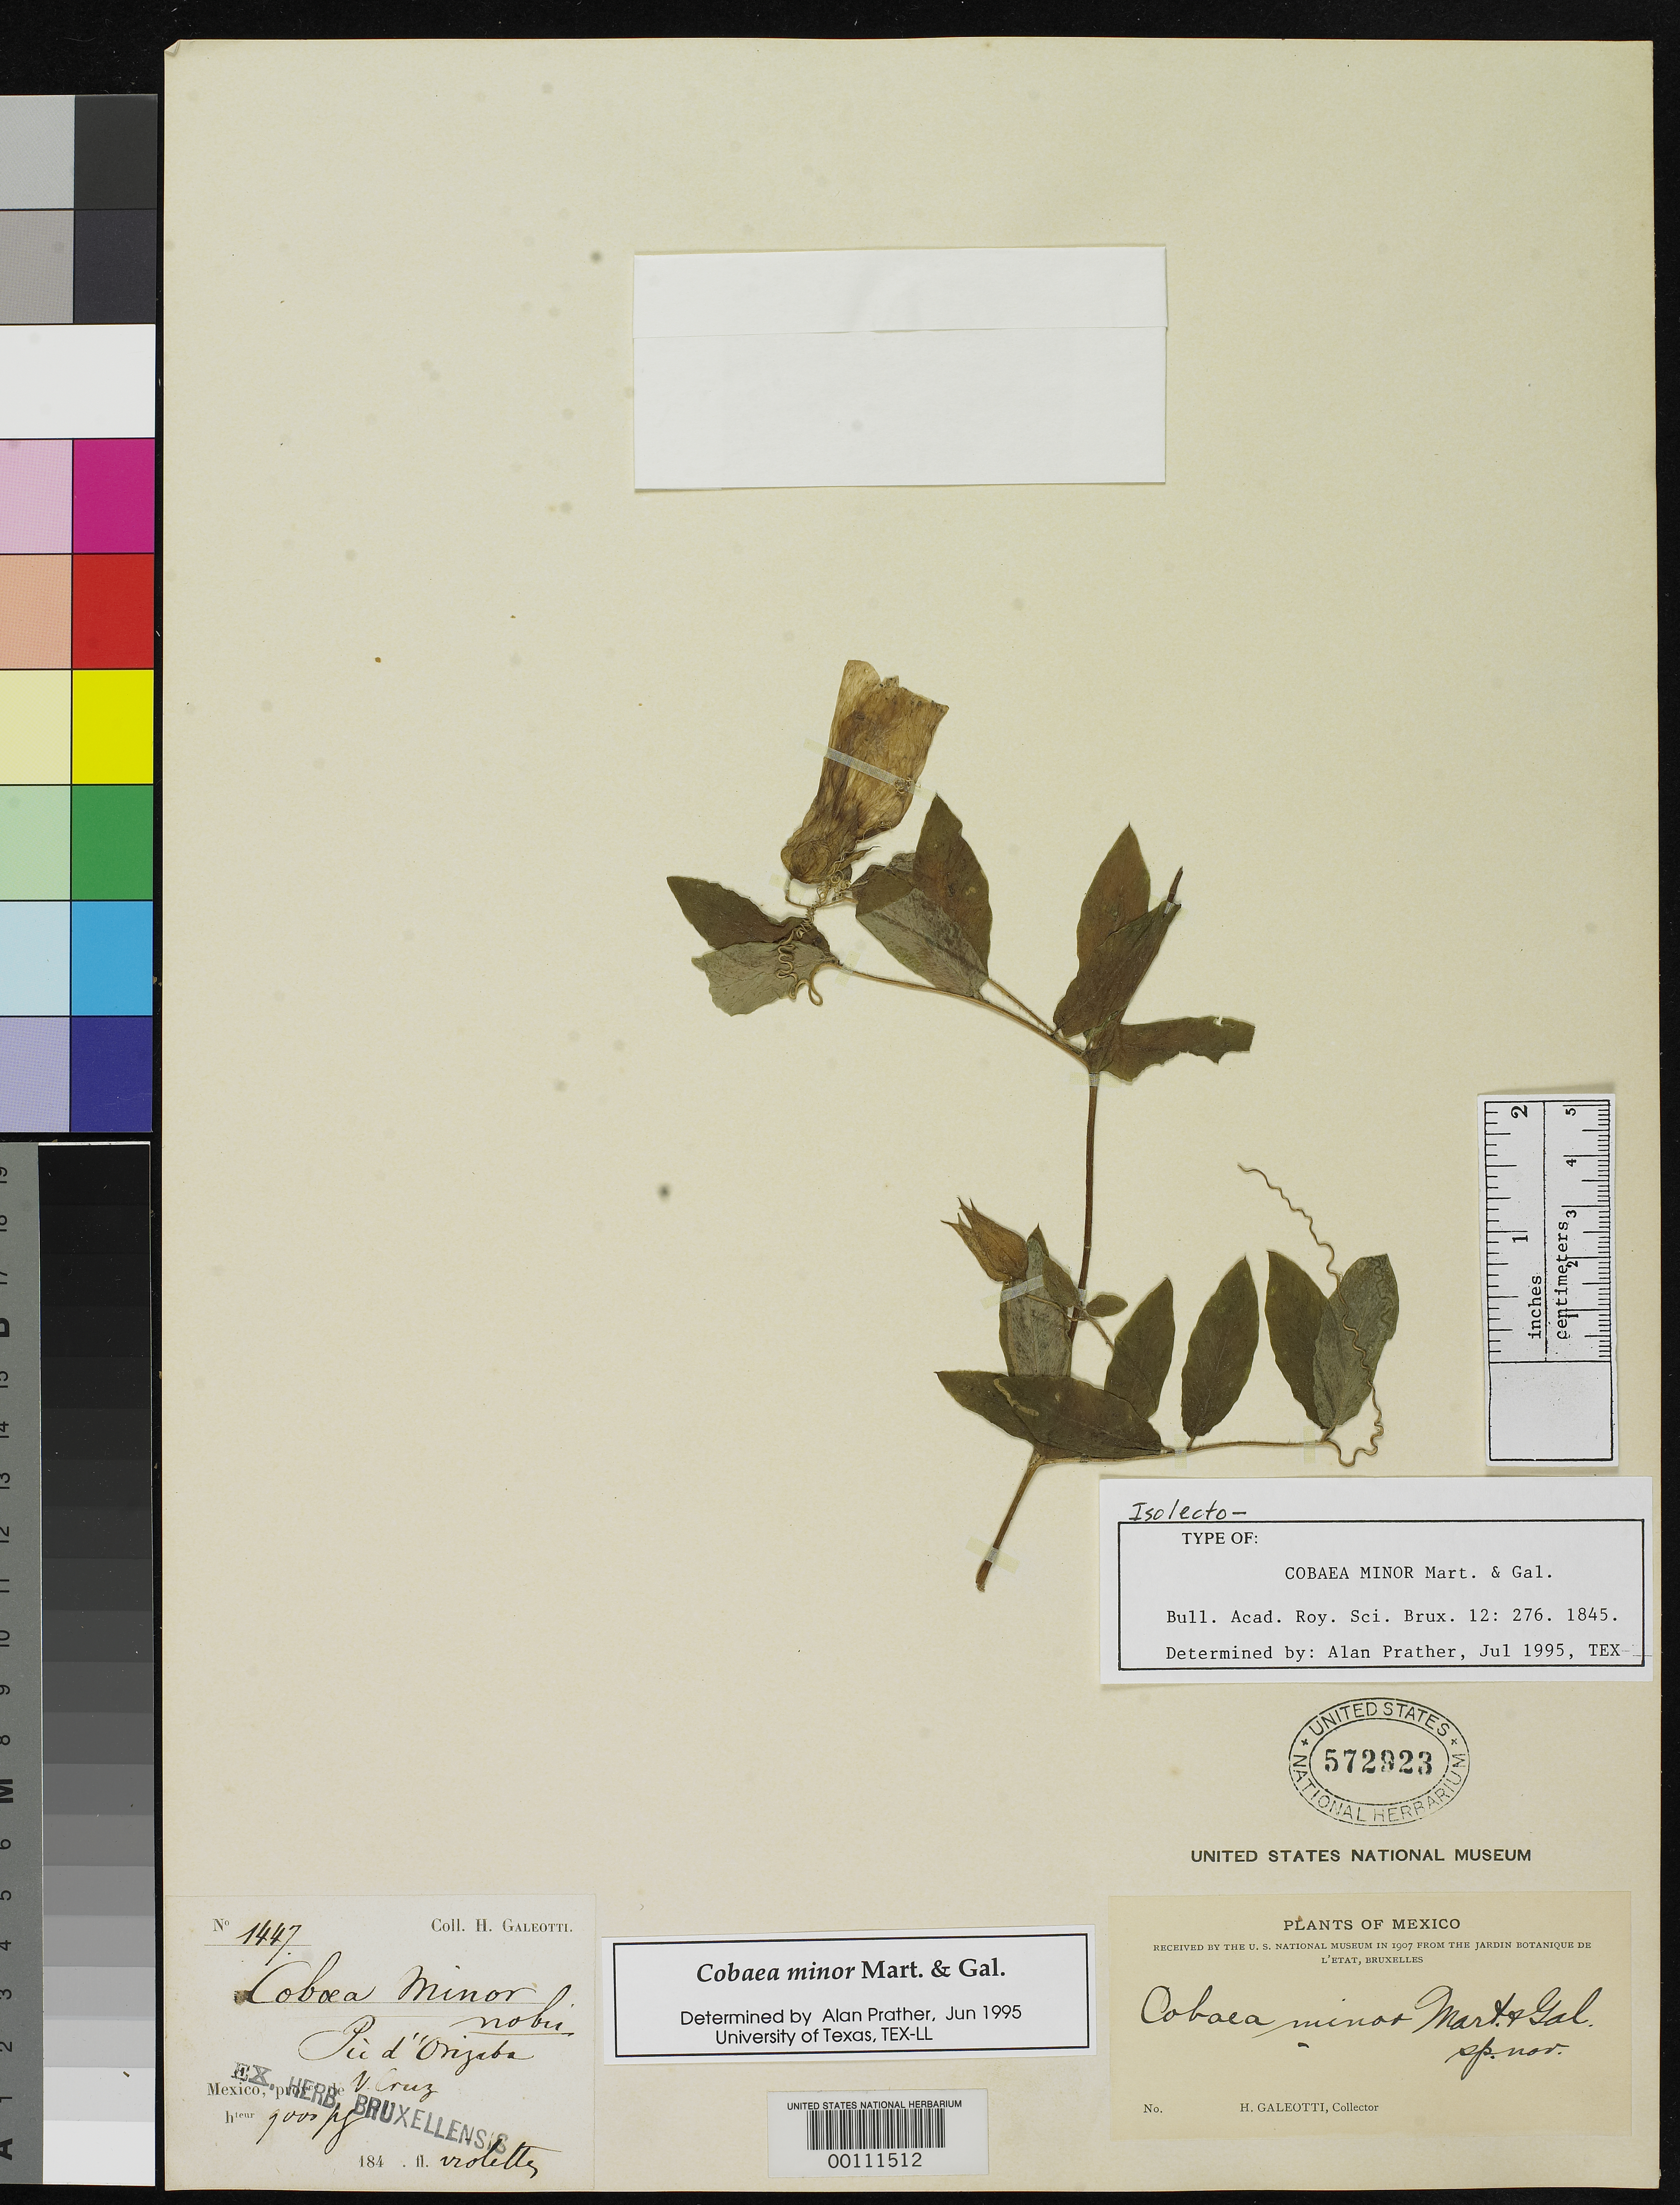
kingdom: Plantae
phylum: Tracheophyta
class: Magnoliopsida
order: Ericales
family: Polemoniaceae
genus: Cobaea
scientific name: Cobaea minor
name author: M. Martens & Galeotti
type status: Isolectotype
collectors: H. G. Galeotti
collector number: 1447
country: Mexico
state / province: Veracruz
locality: Pic d'Orizaba.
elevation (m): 2743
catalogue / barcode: US 572923